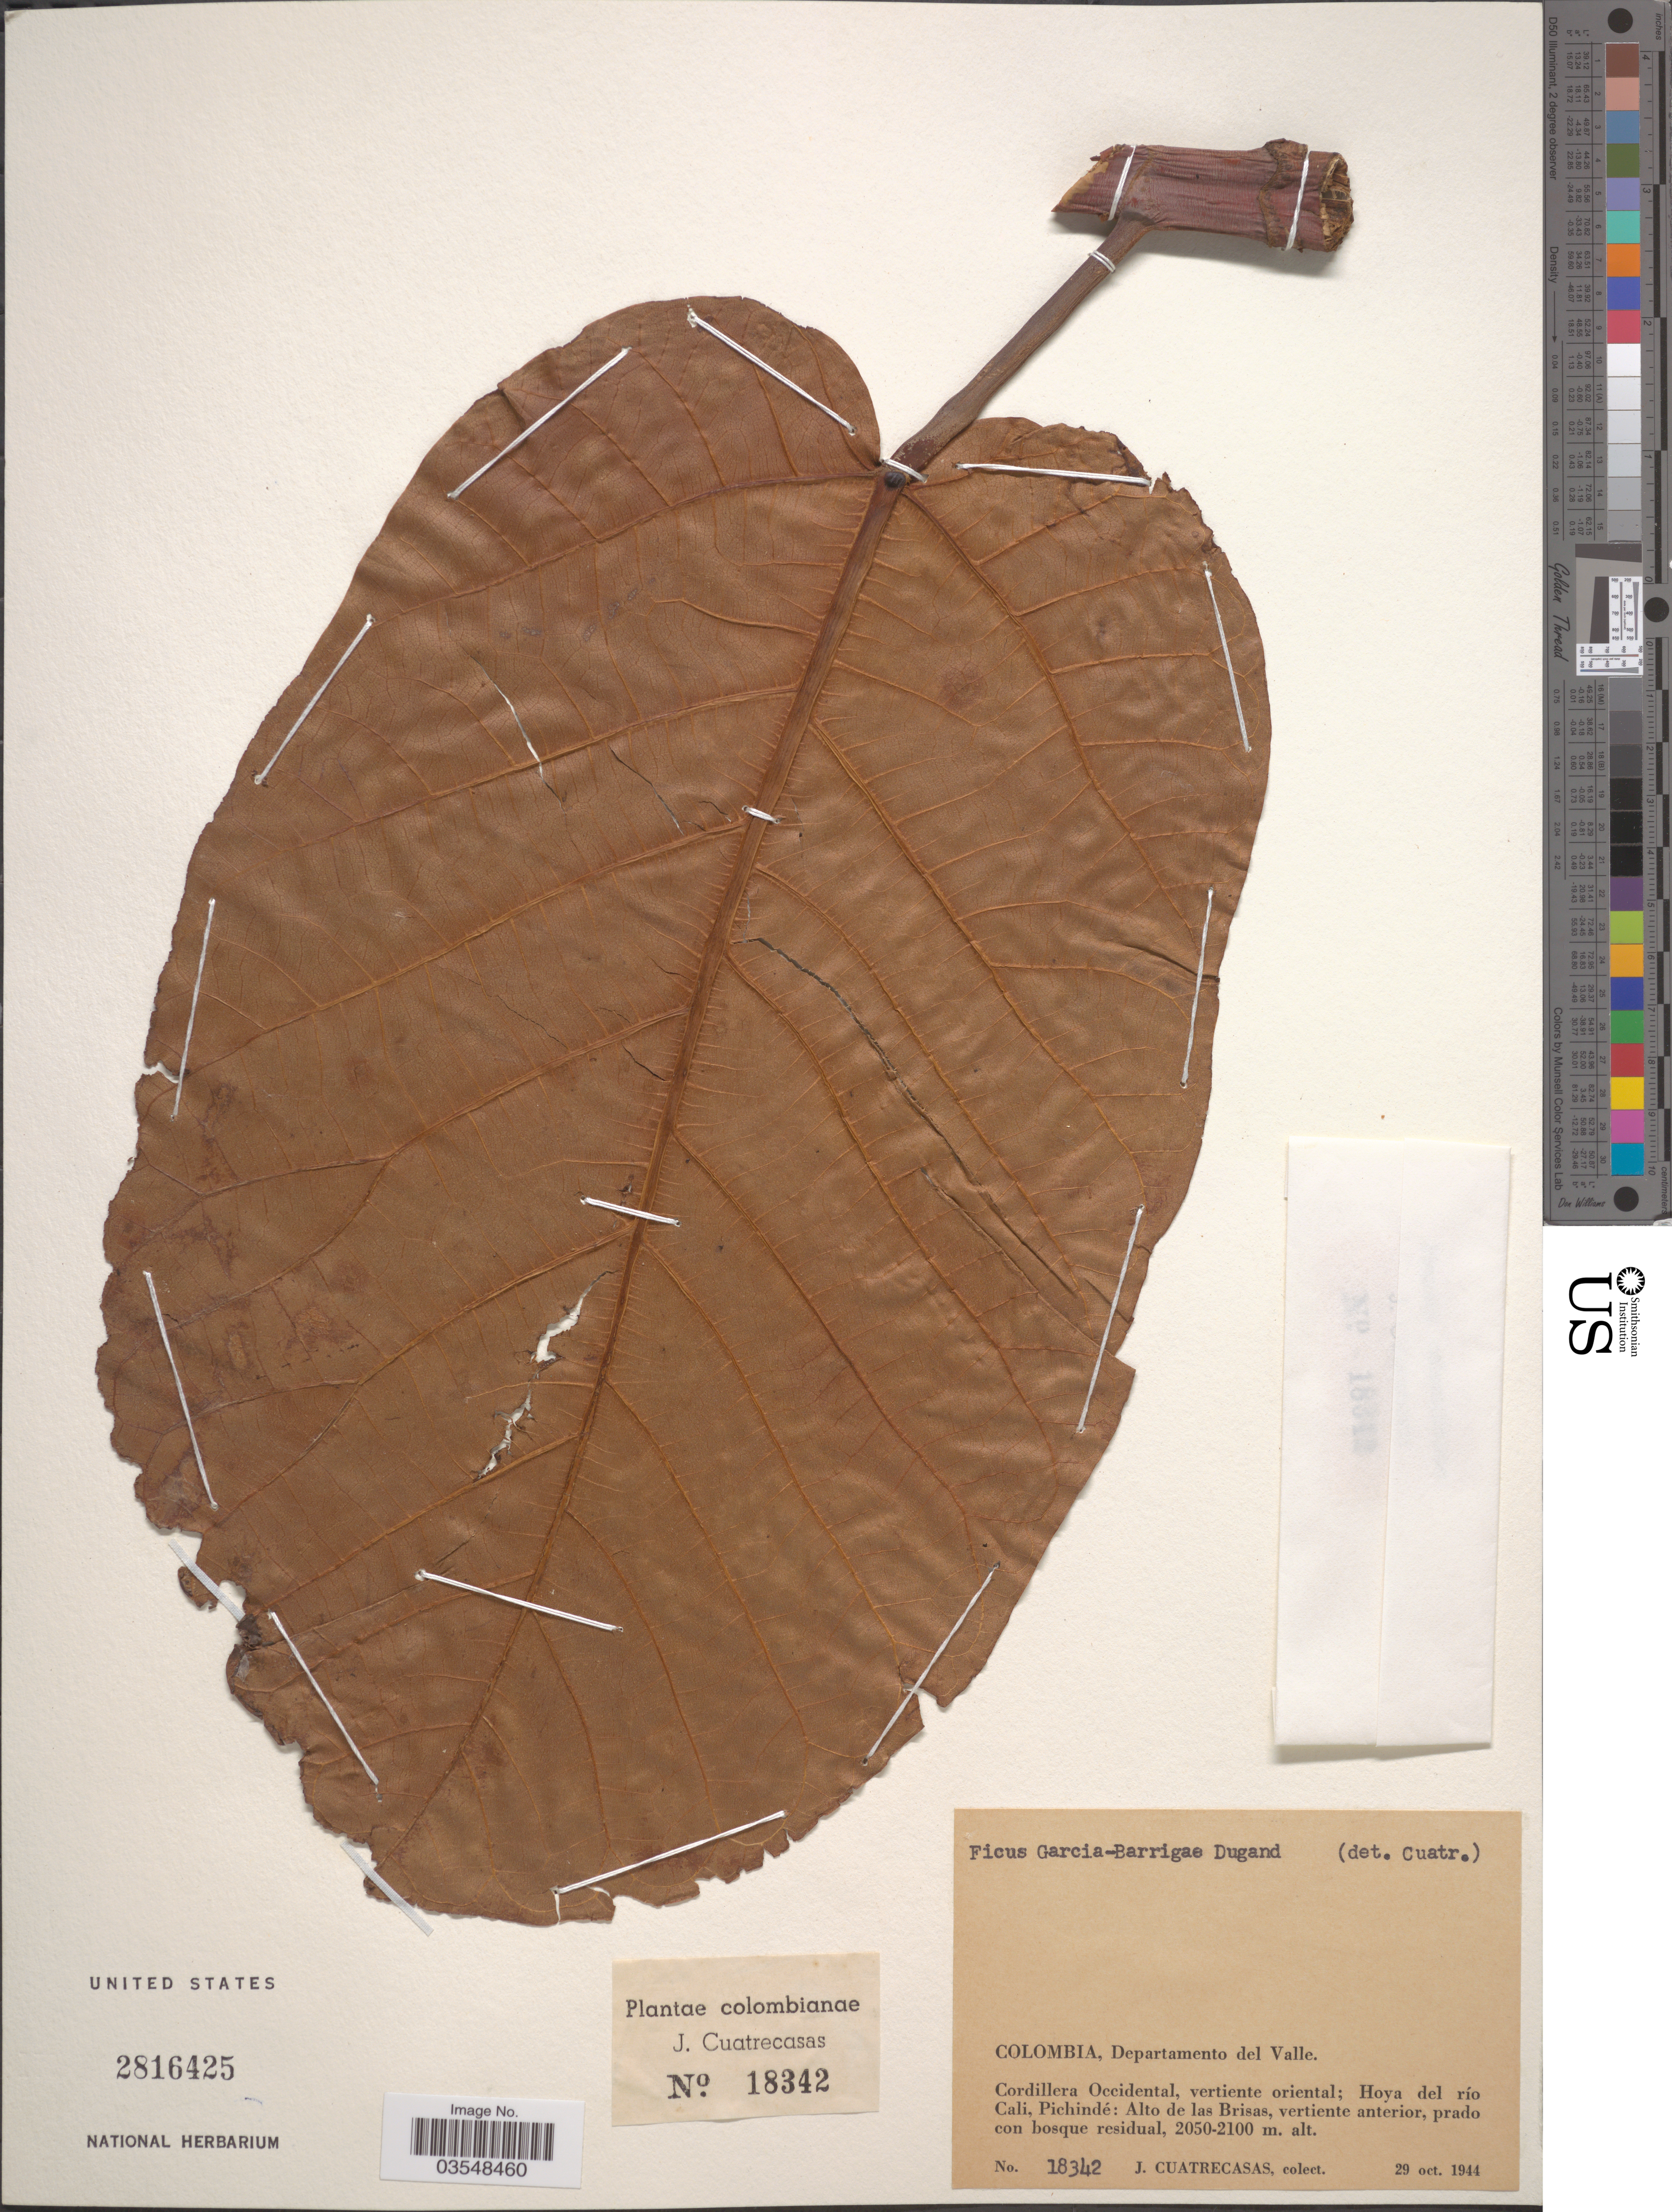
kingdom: Plantae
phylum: Tracheophyta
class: Magnoliopsida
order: Rosales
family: Moraceae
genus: Ficus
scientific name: Ficus garcia-barrigae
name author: Dugand G.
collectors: J. Cuatrecasas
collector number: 18342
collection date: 1944-10-29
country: Colombia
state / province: Valle del Cauca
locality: Departamento del Valle. Cordillera Occidental, vertiente oriental; Hoya del río Cali, Pichindé: Alto de las Brisas, vertiente anterior, prado con bosque residual.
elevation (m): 2050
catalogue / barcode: US 2816425